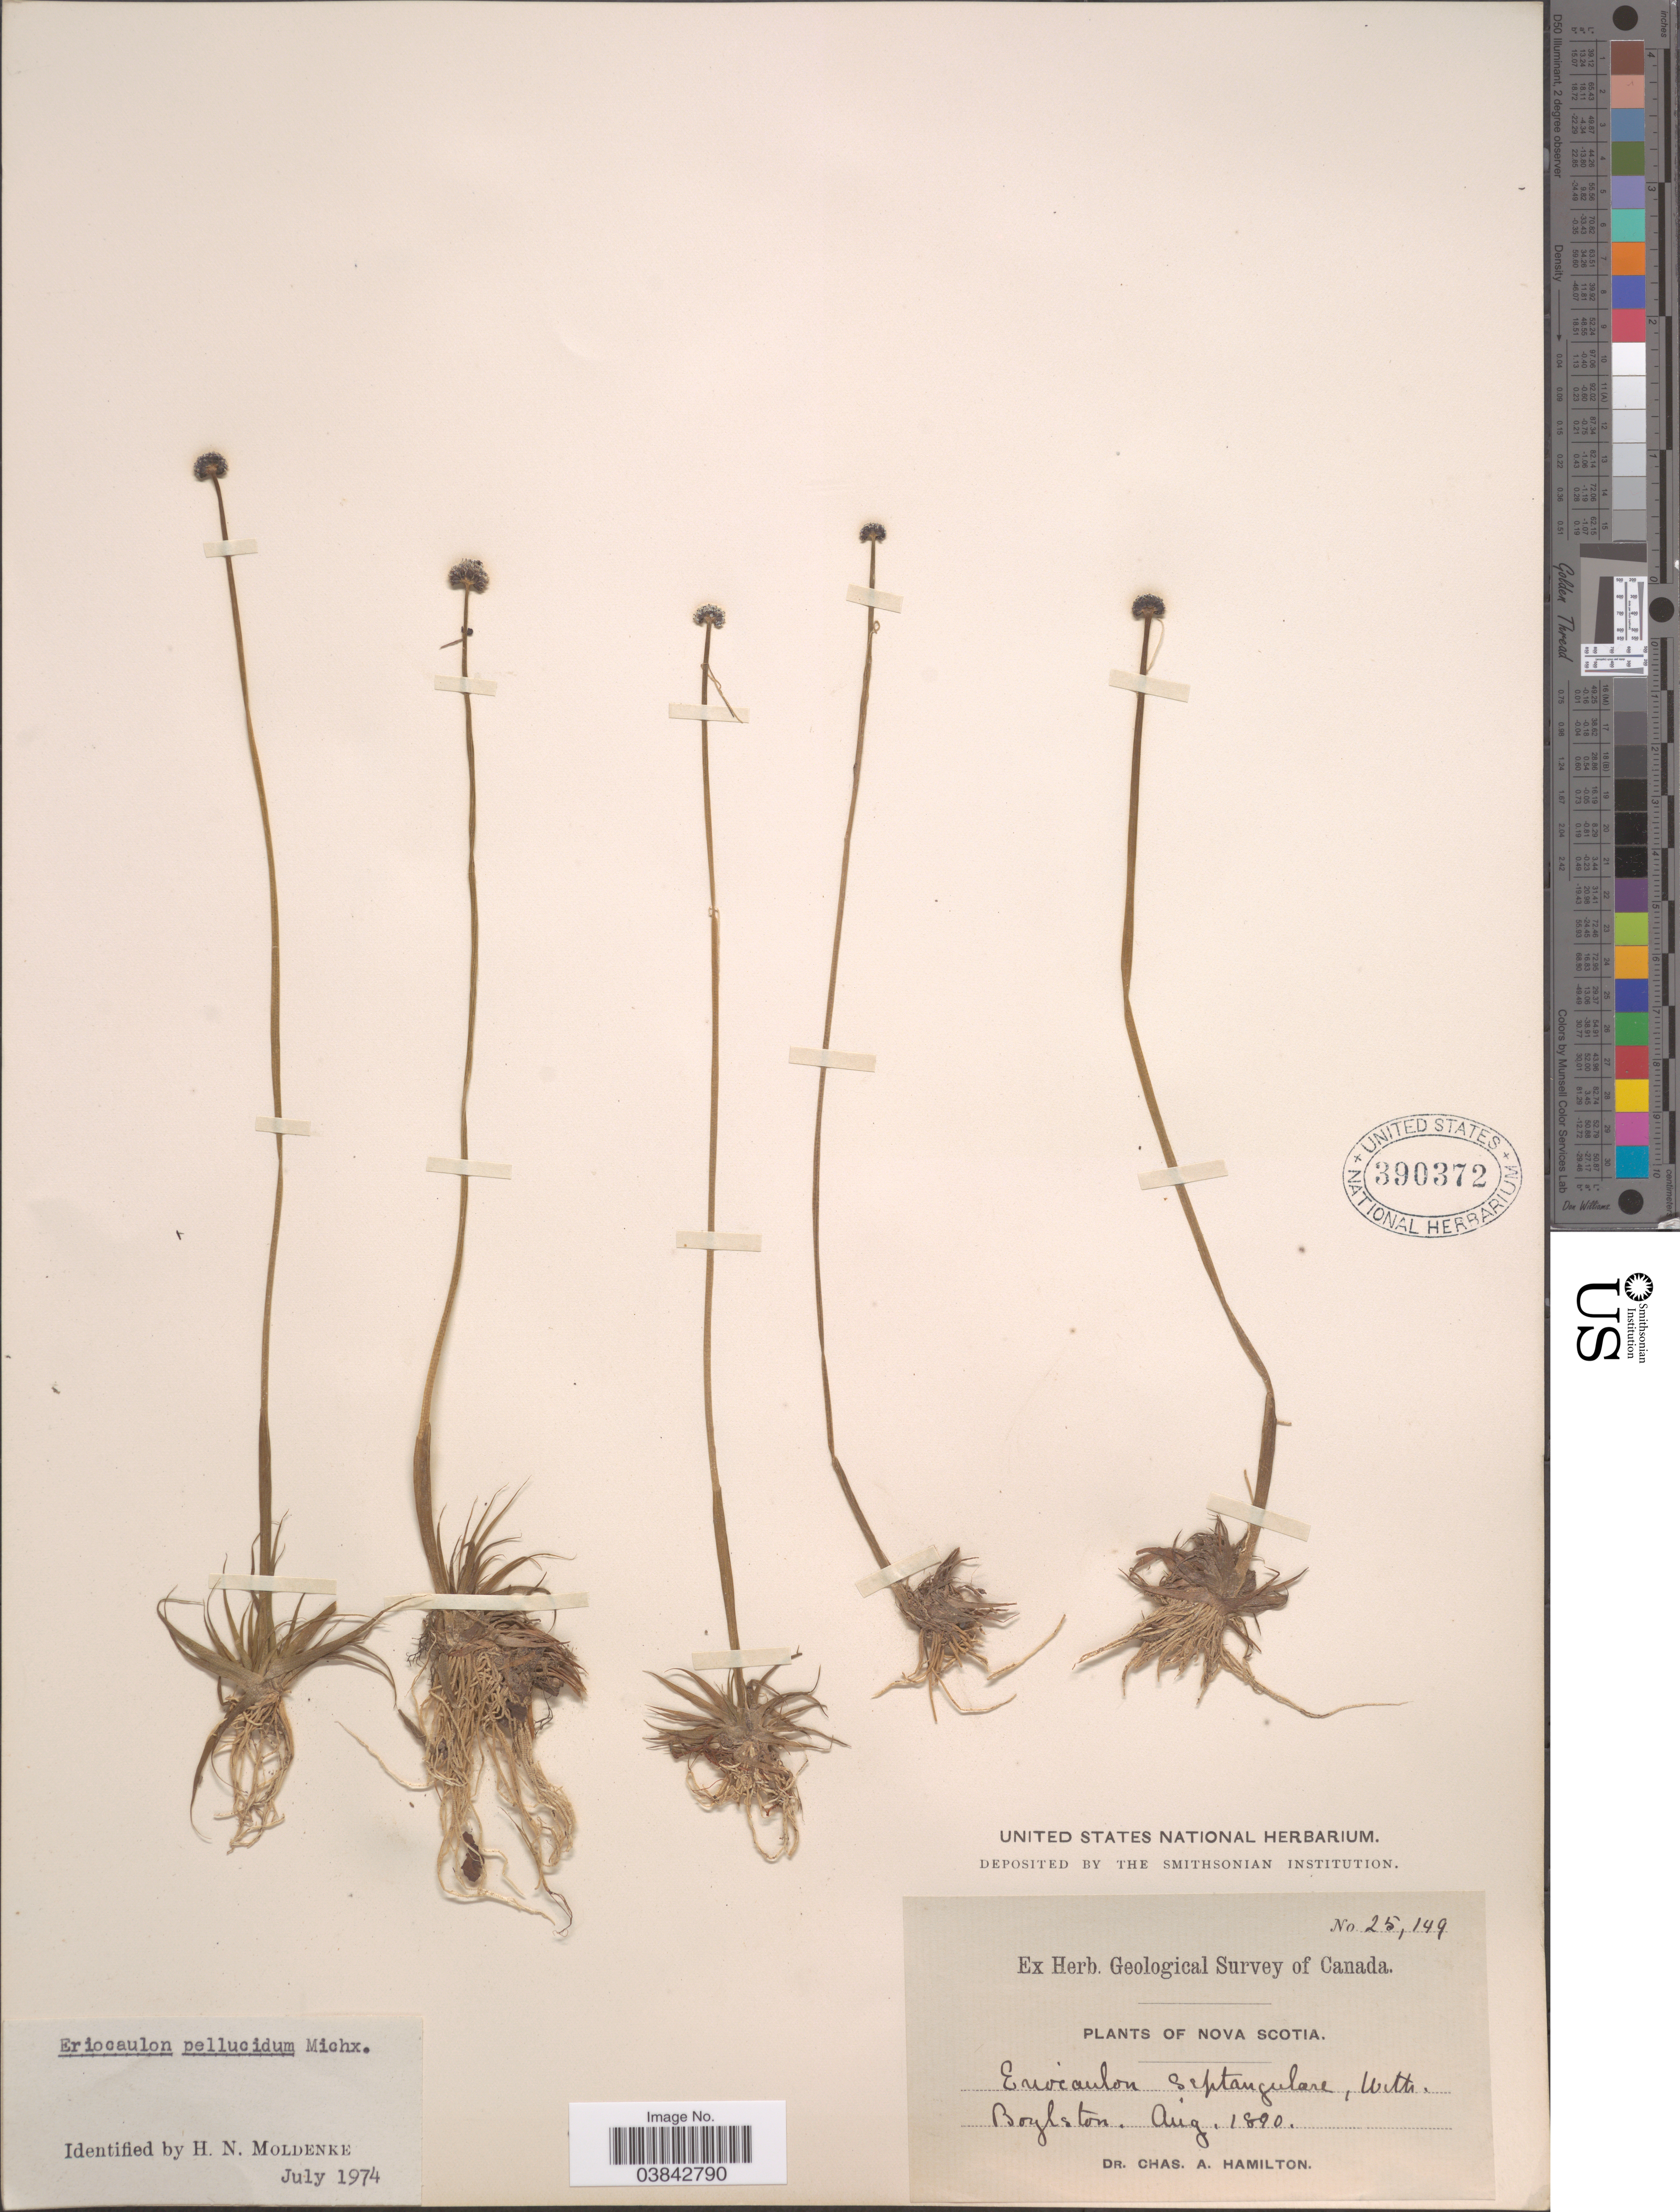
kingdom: Plantae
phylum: Tracheophyta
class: Liliopsida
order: Poales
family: Eriocaulaceae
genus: Eriocaulon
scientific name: Eriocaulon aquaticum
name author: (Hill) Druce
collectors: C. A. Hamilton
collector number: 25149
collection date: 1890-08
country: Canada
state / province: Nova Scotia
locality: Boylston.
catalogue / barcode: US 390372